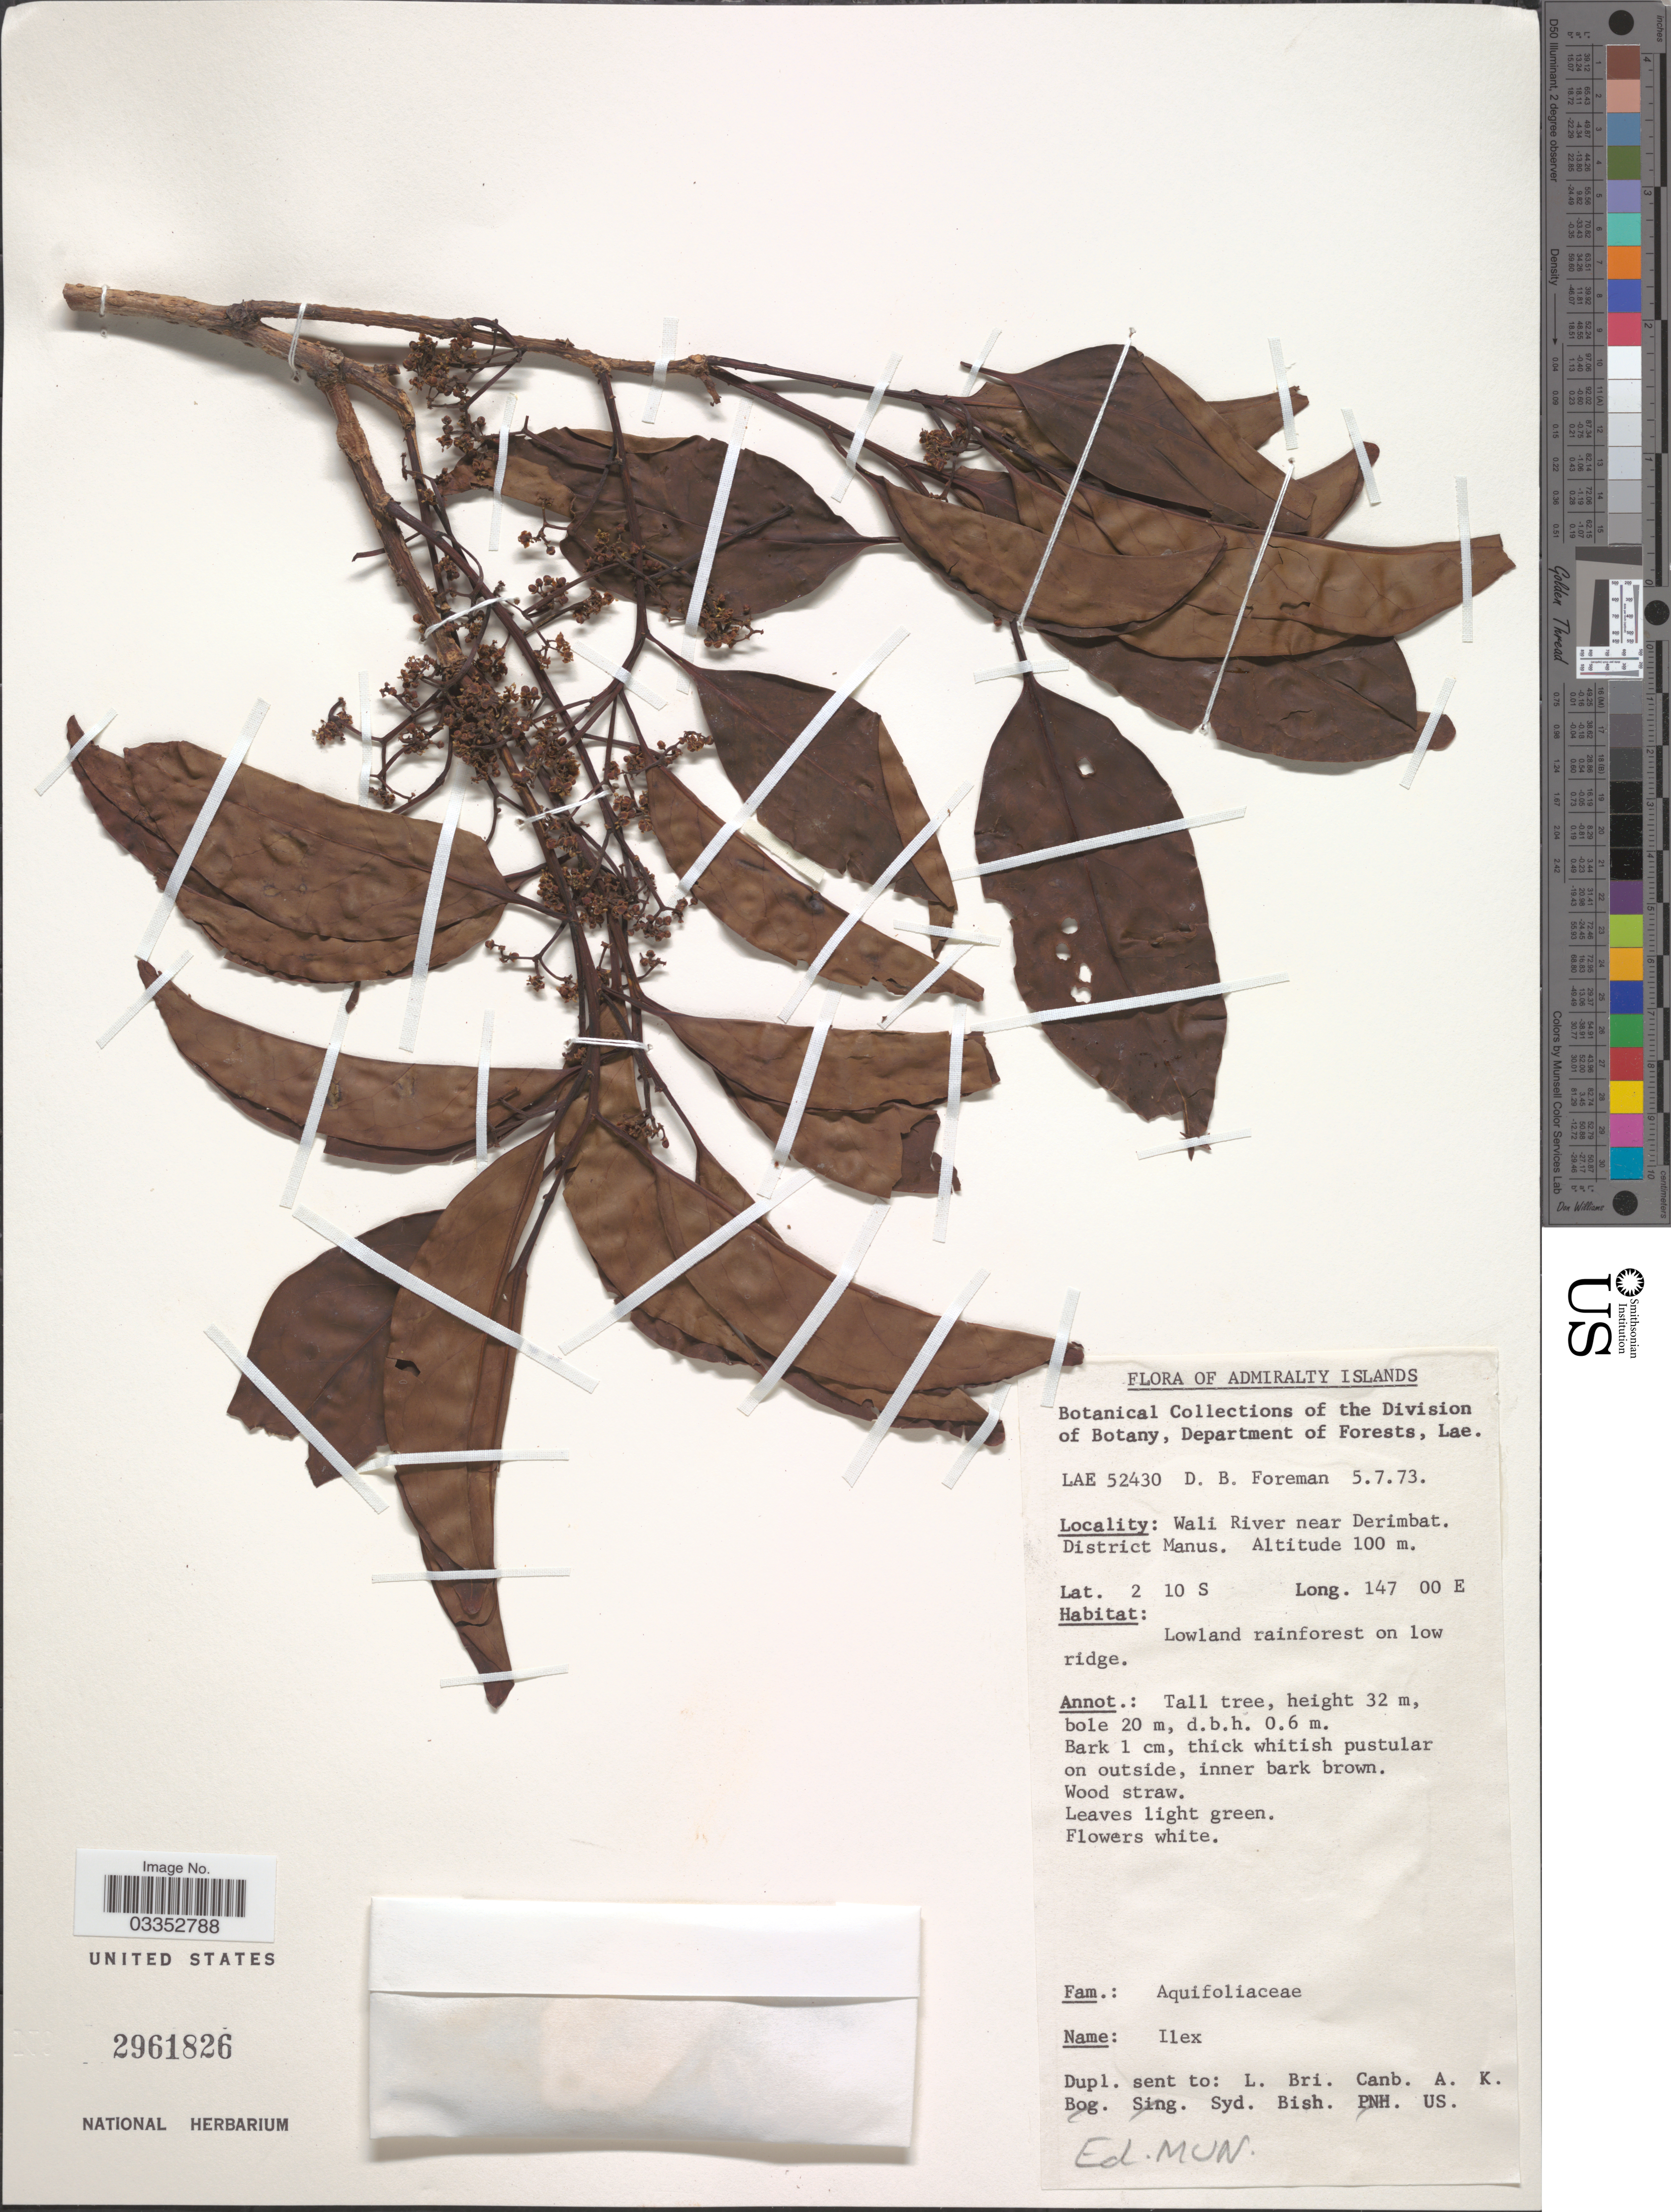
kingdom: Plantae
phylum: Tracheophyta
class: Magnoliopsida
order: Aquifoliales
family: Aquifoliaceae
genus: Ilex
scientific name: Ilex sp.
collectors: D. Foreman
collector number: LAE52430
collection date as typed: Transcribed d/m/y: 5/7/73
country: Papua New Guinea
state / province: Manus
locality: Admirality Islands, Wali River near Derimbat. District Manus.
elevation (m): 100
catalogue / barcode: US 2961826